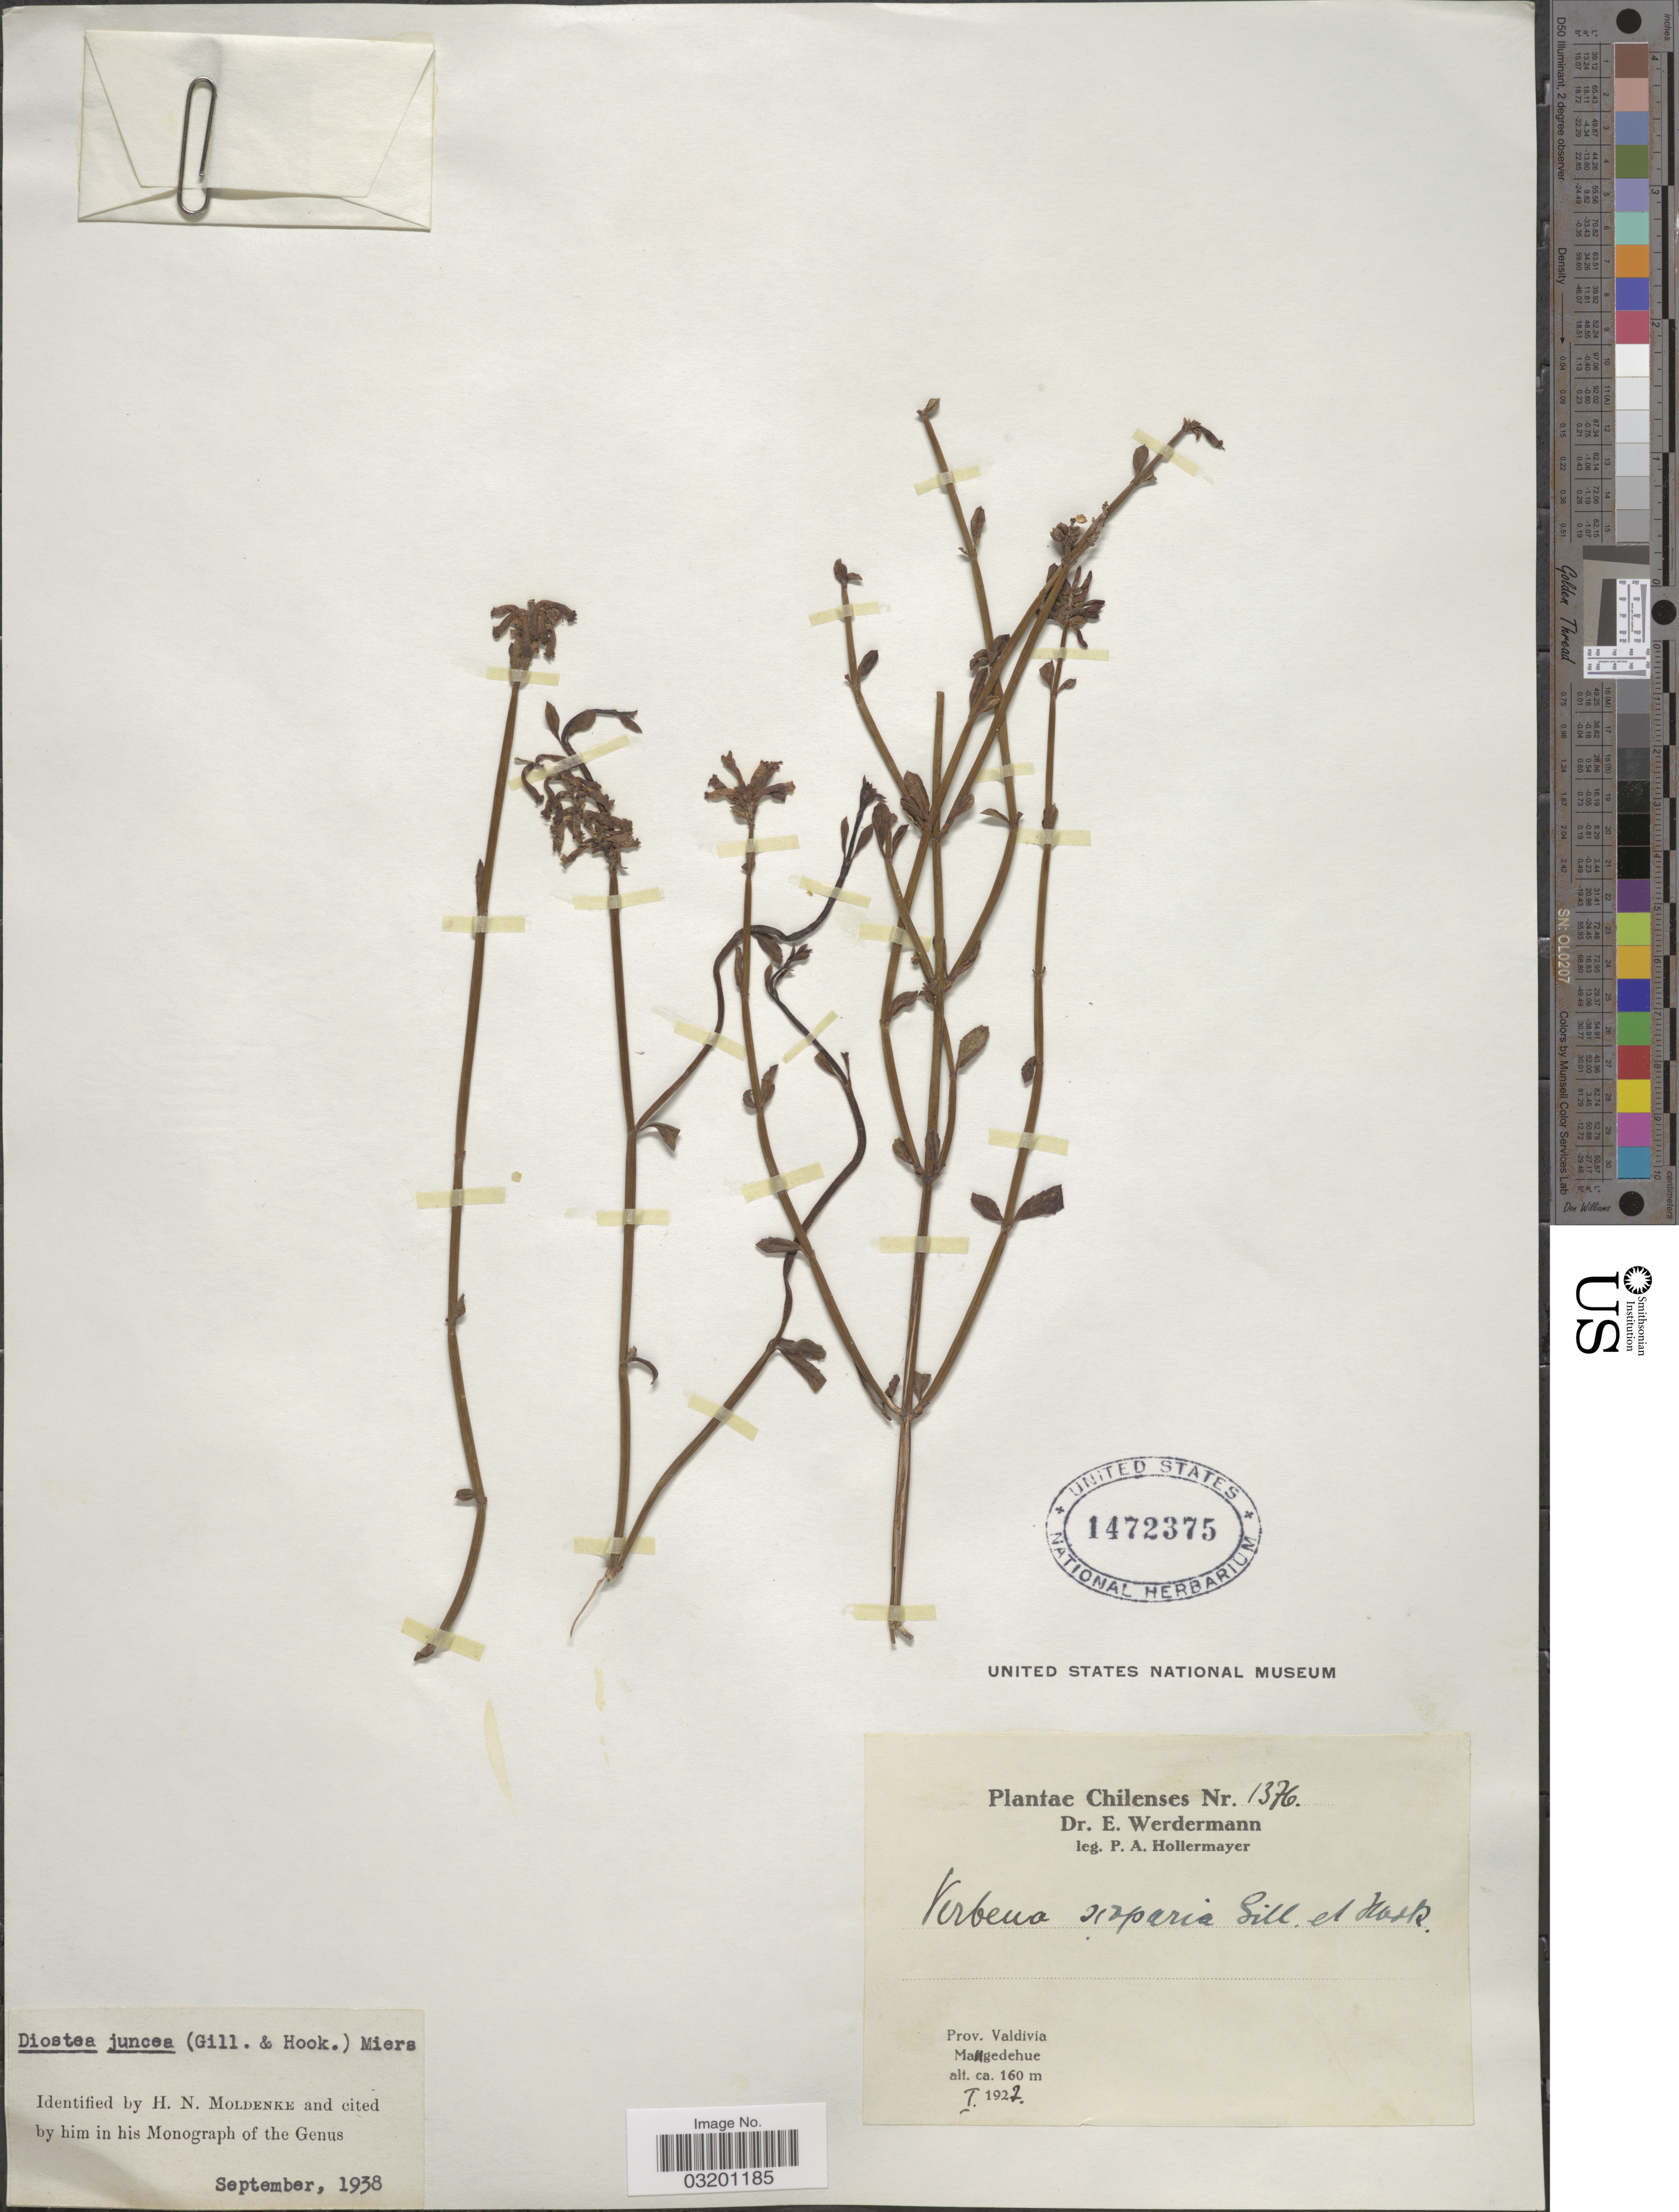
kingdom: Plantae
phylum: Tracheophyta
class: Magnoliopsida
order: Lamiales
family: Verbenaceae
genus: Baillonia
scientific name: Baillonia juncea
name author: Benth.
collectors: P. Hollermayer & E. Werdermann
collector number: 1376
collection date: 1927-01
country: Chile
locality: Valdivia. Mangedehue.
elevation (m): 160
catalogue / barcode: US 1472375